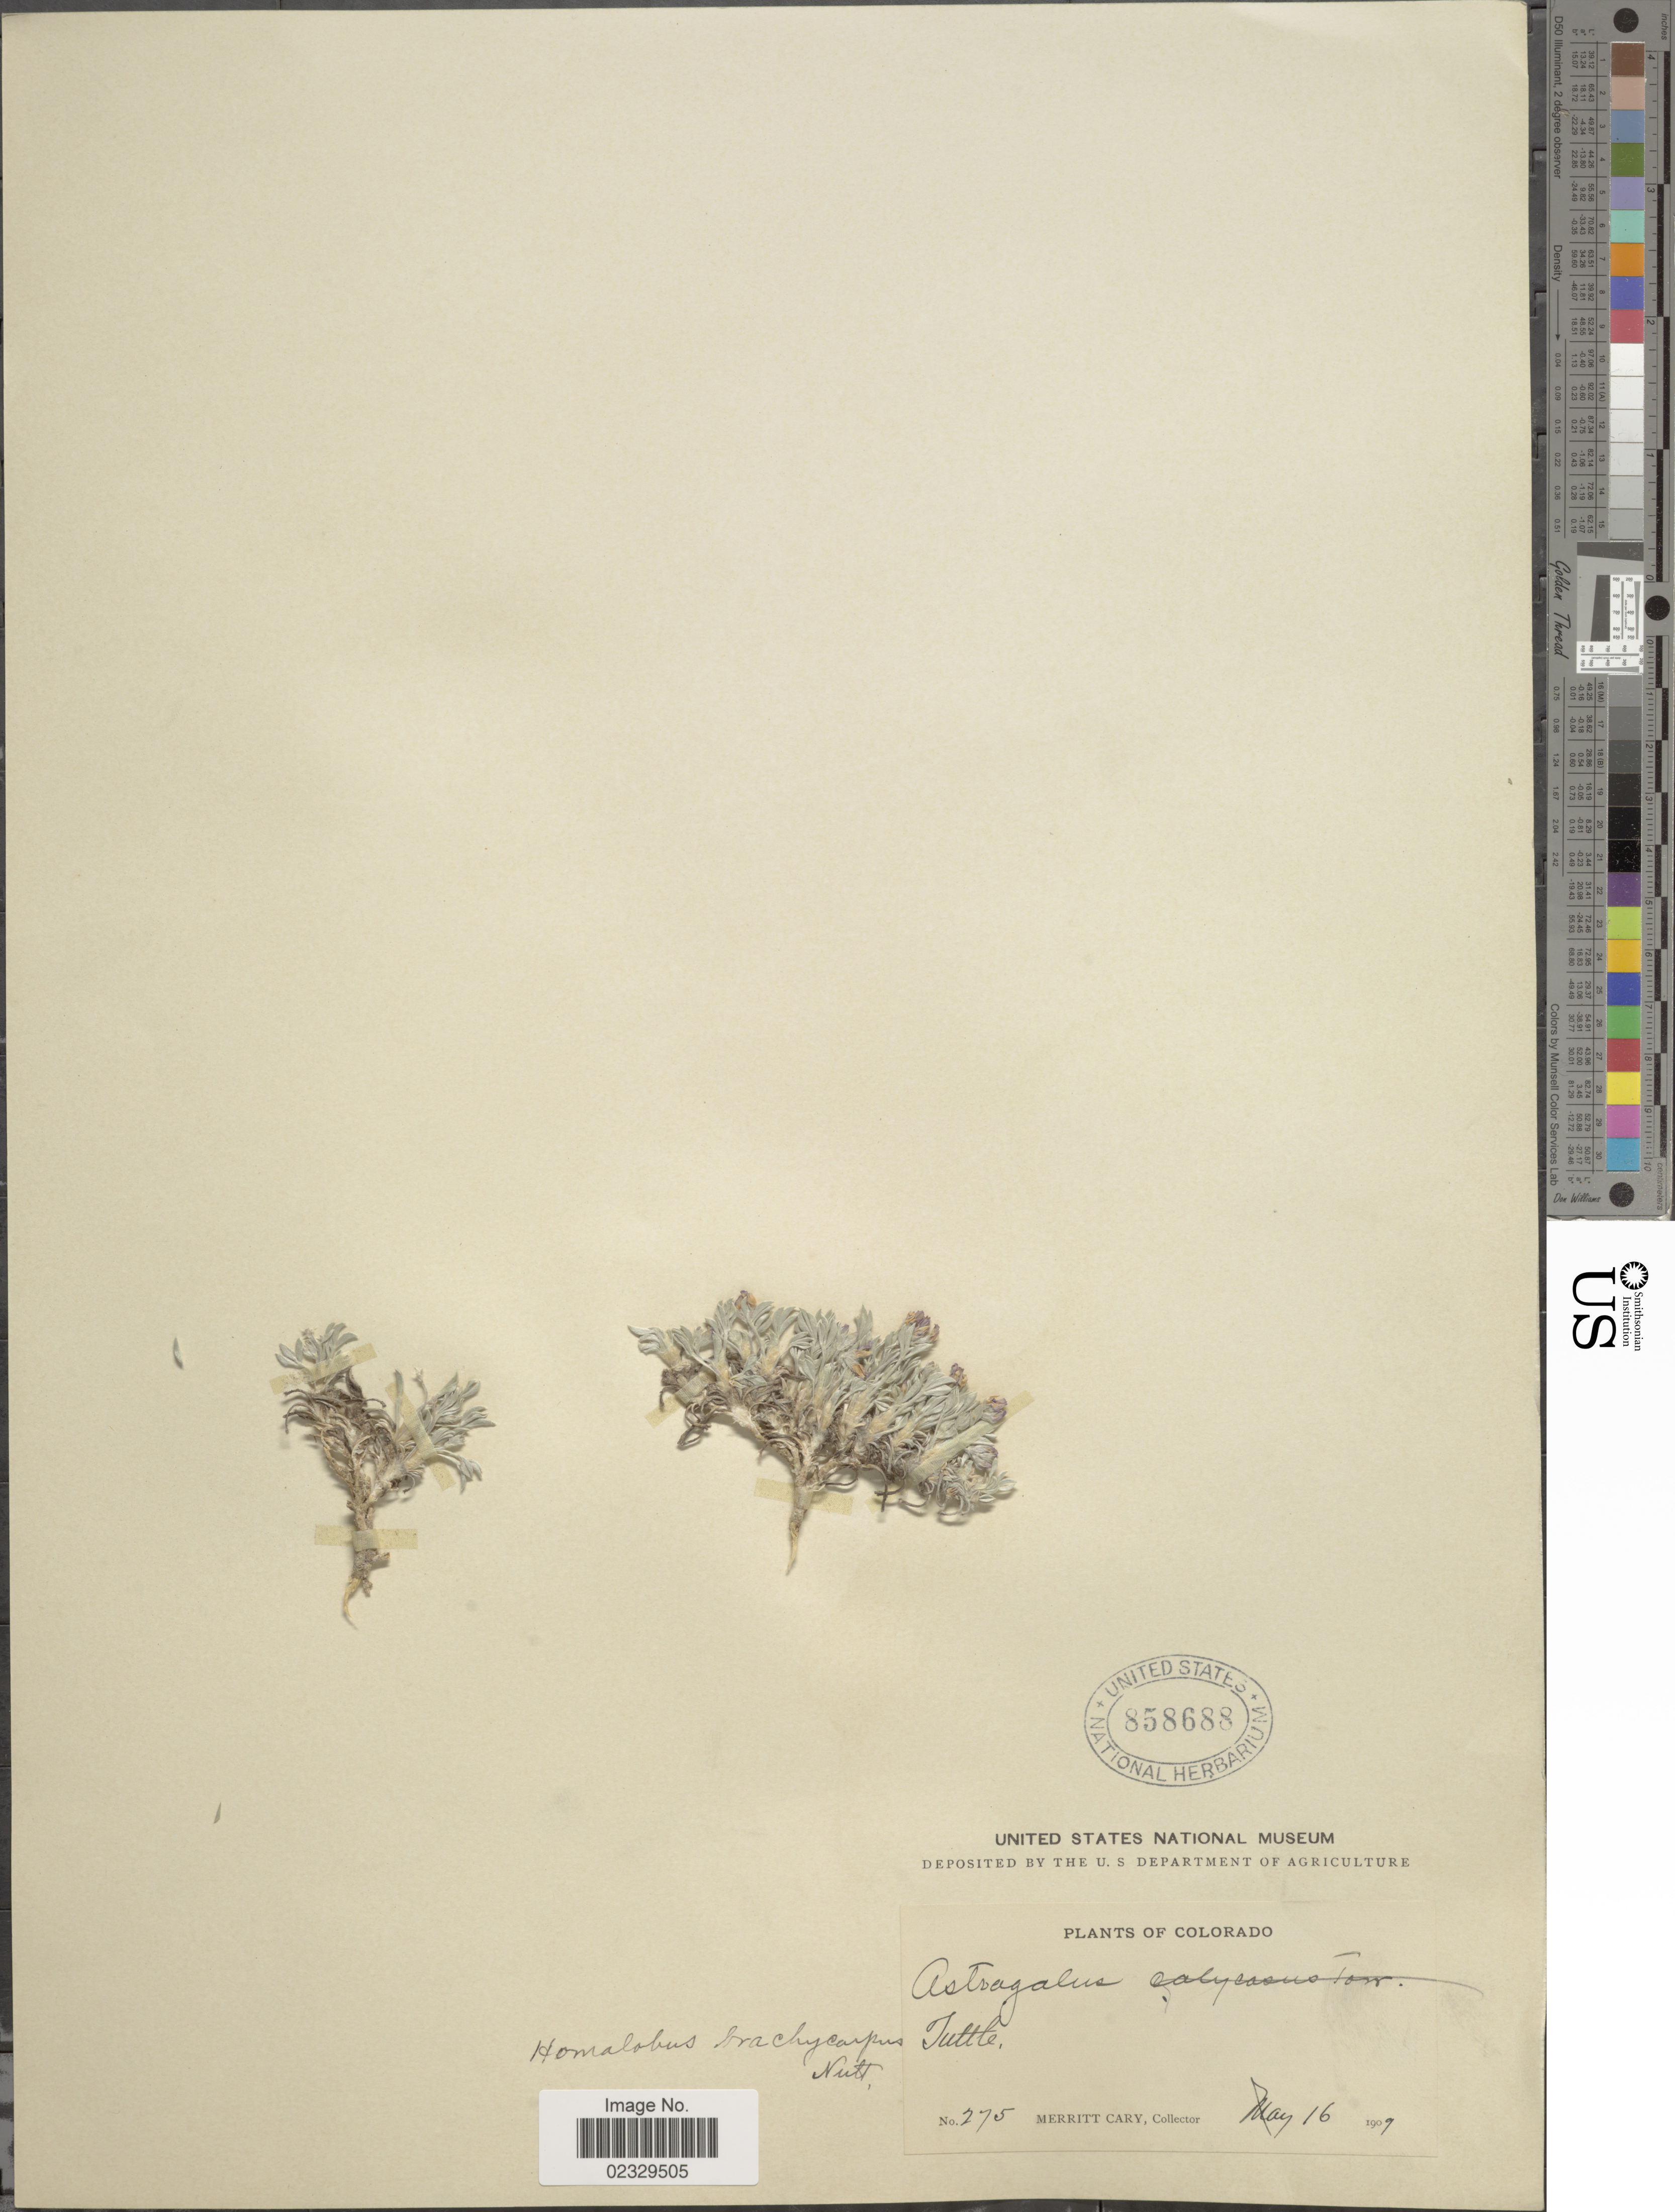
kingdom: Plantae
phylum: Tracheophyta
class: Magnoliopsida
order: Fabales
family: Fabaceae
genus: Astragalus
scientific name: Astragalus brachycarpus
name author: M. Bieb.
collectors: M. Cary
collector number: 275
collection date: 1909-05-16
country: United States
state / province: Colorado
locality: Tuttle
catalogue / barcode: US 858688